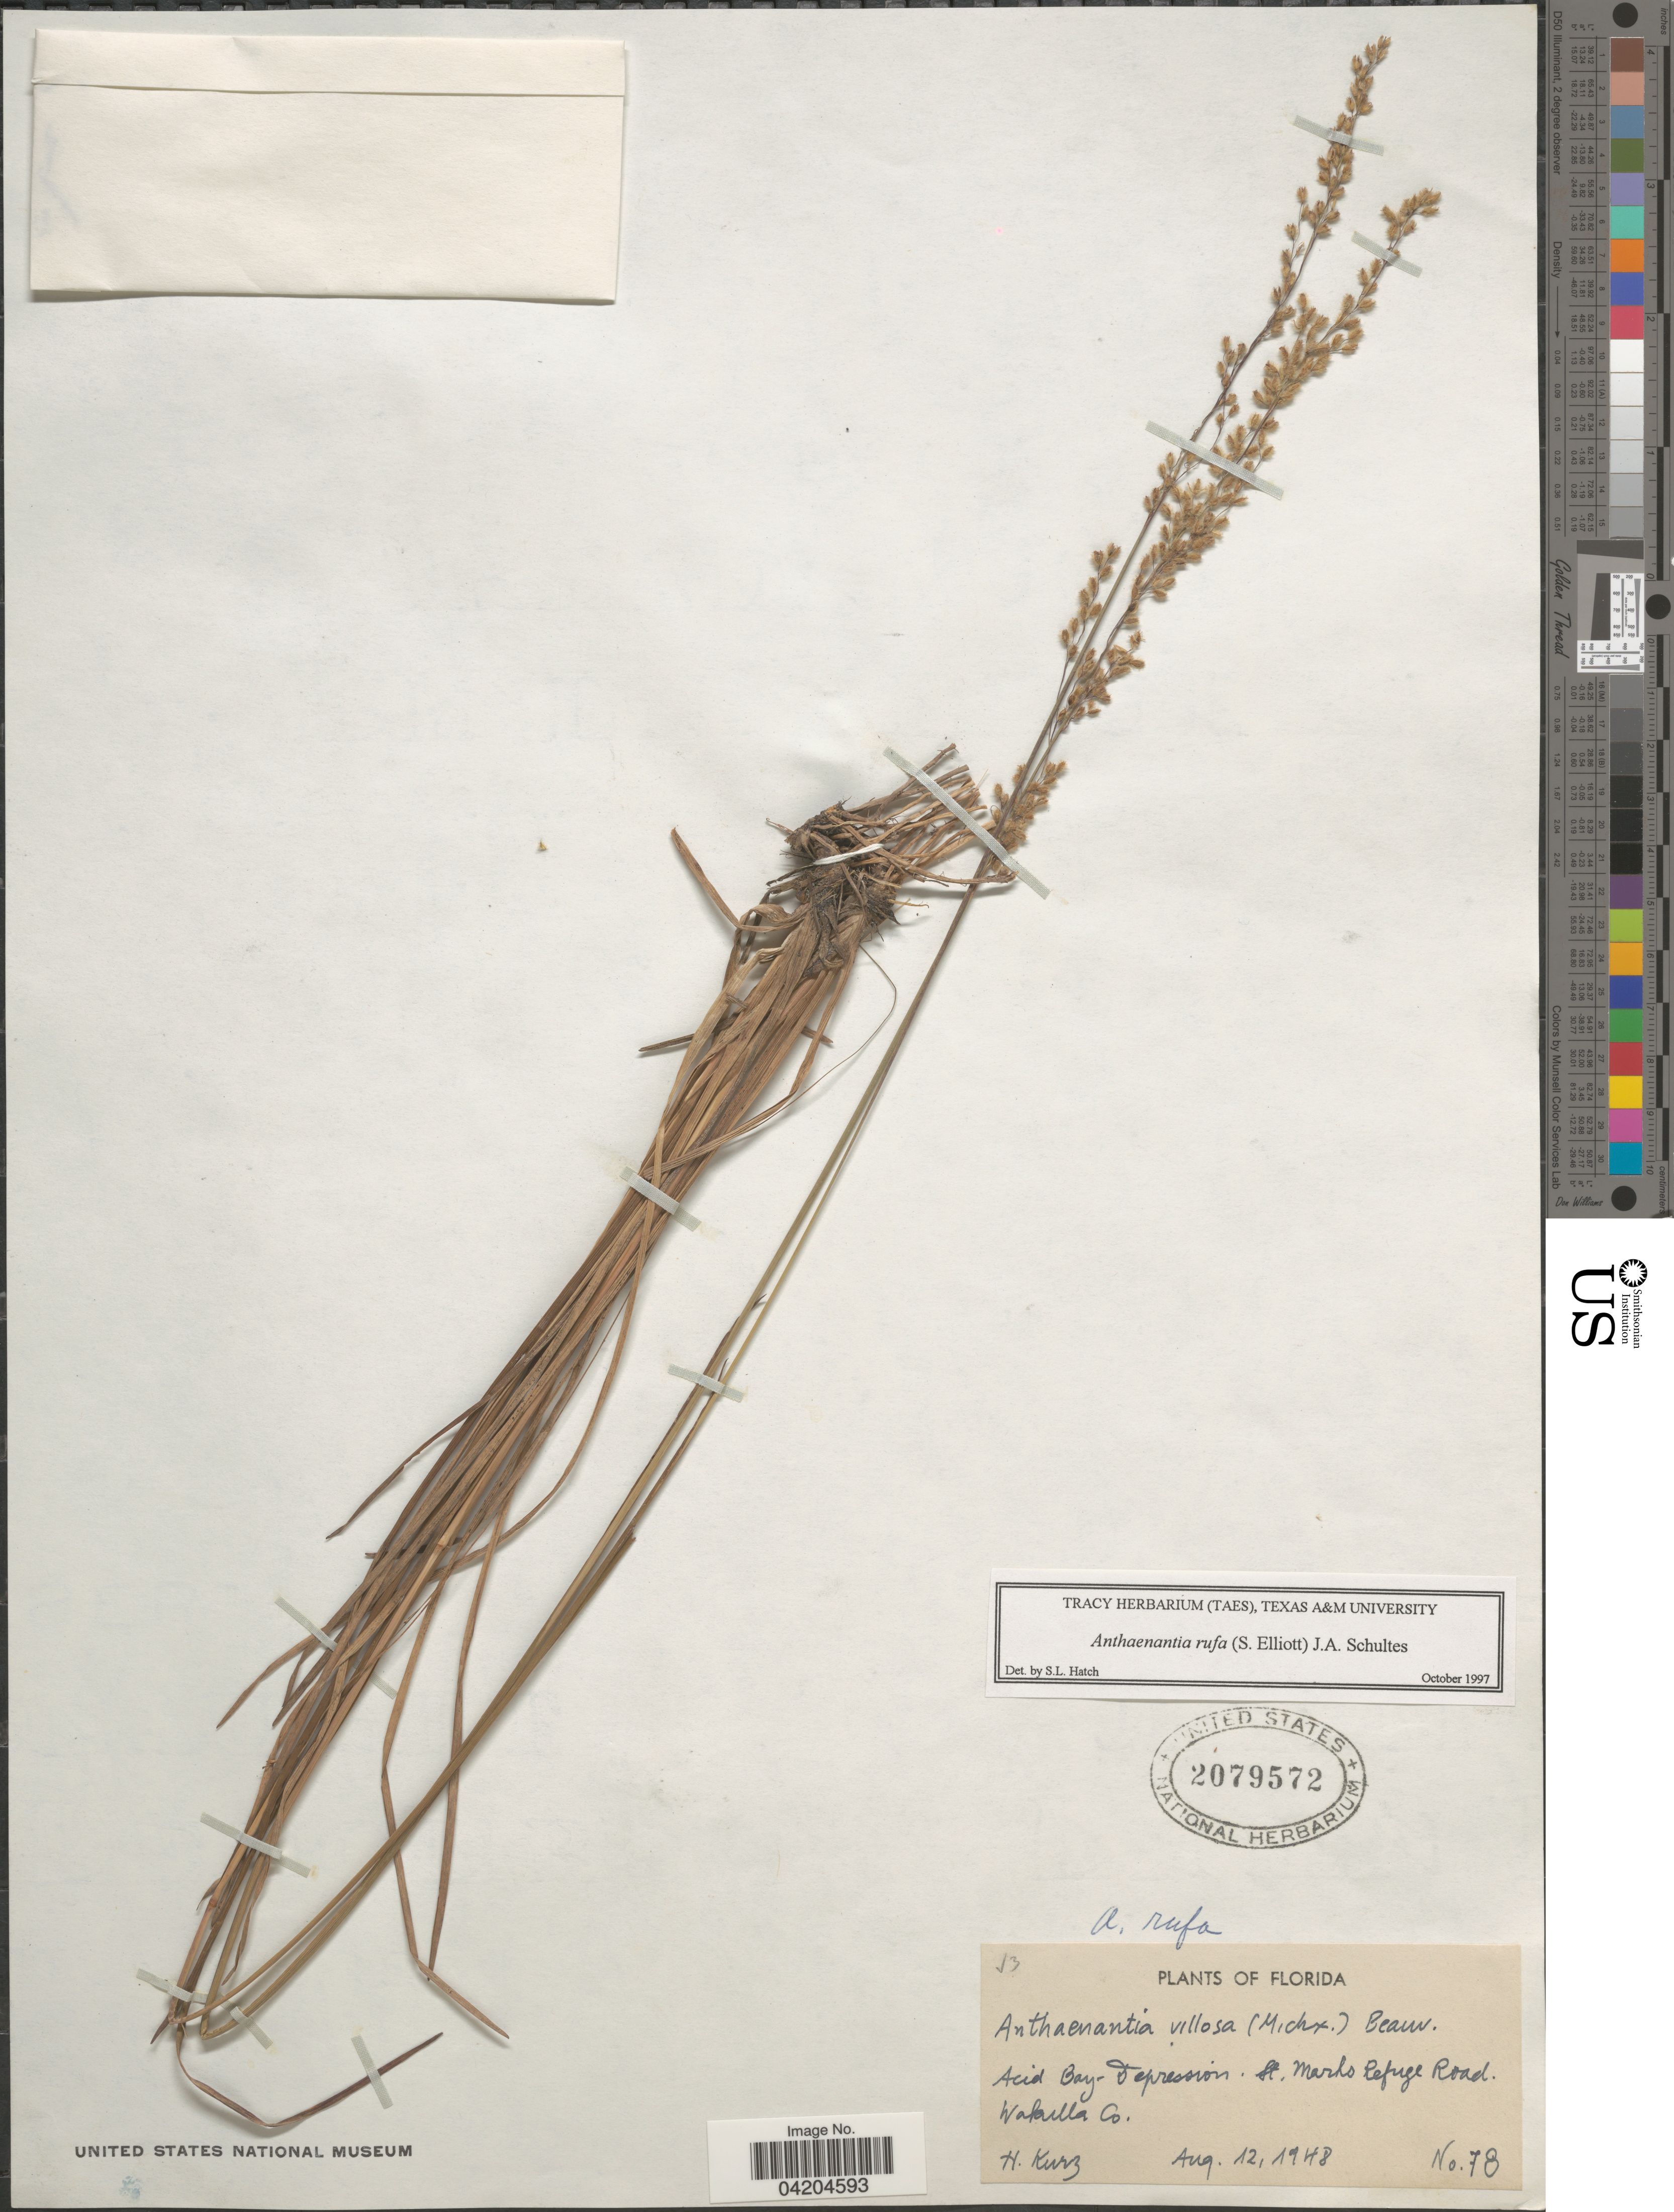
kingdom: Plantae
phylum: Tracheophyta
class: Liliopsida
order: Poales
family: Poaceae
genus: Anthaenantia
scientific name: Anthaenantia rufa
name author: (Elliott) Schult.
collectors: H. Kurz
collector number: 78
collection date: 1948-08-12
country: United States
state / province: Florida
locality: Acid Bay-Depression. St. Marks Refuge Road. Wakulla Co.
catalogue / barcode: US 2079572